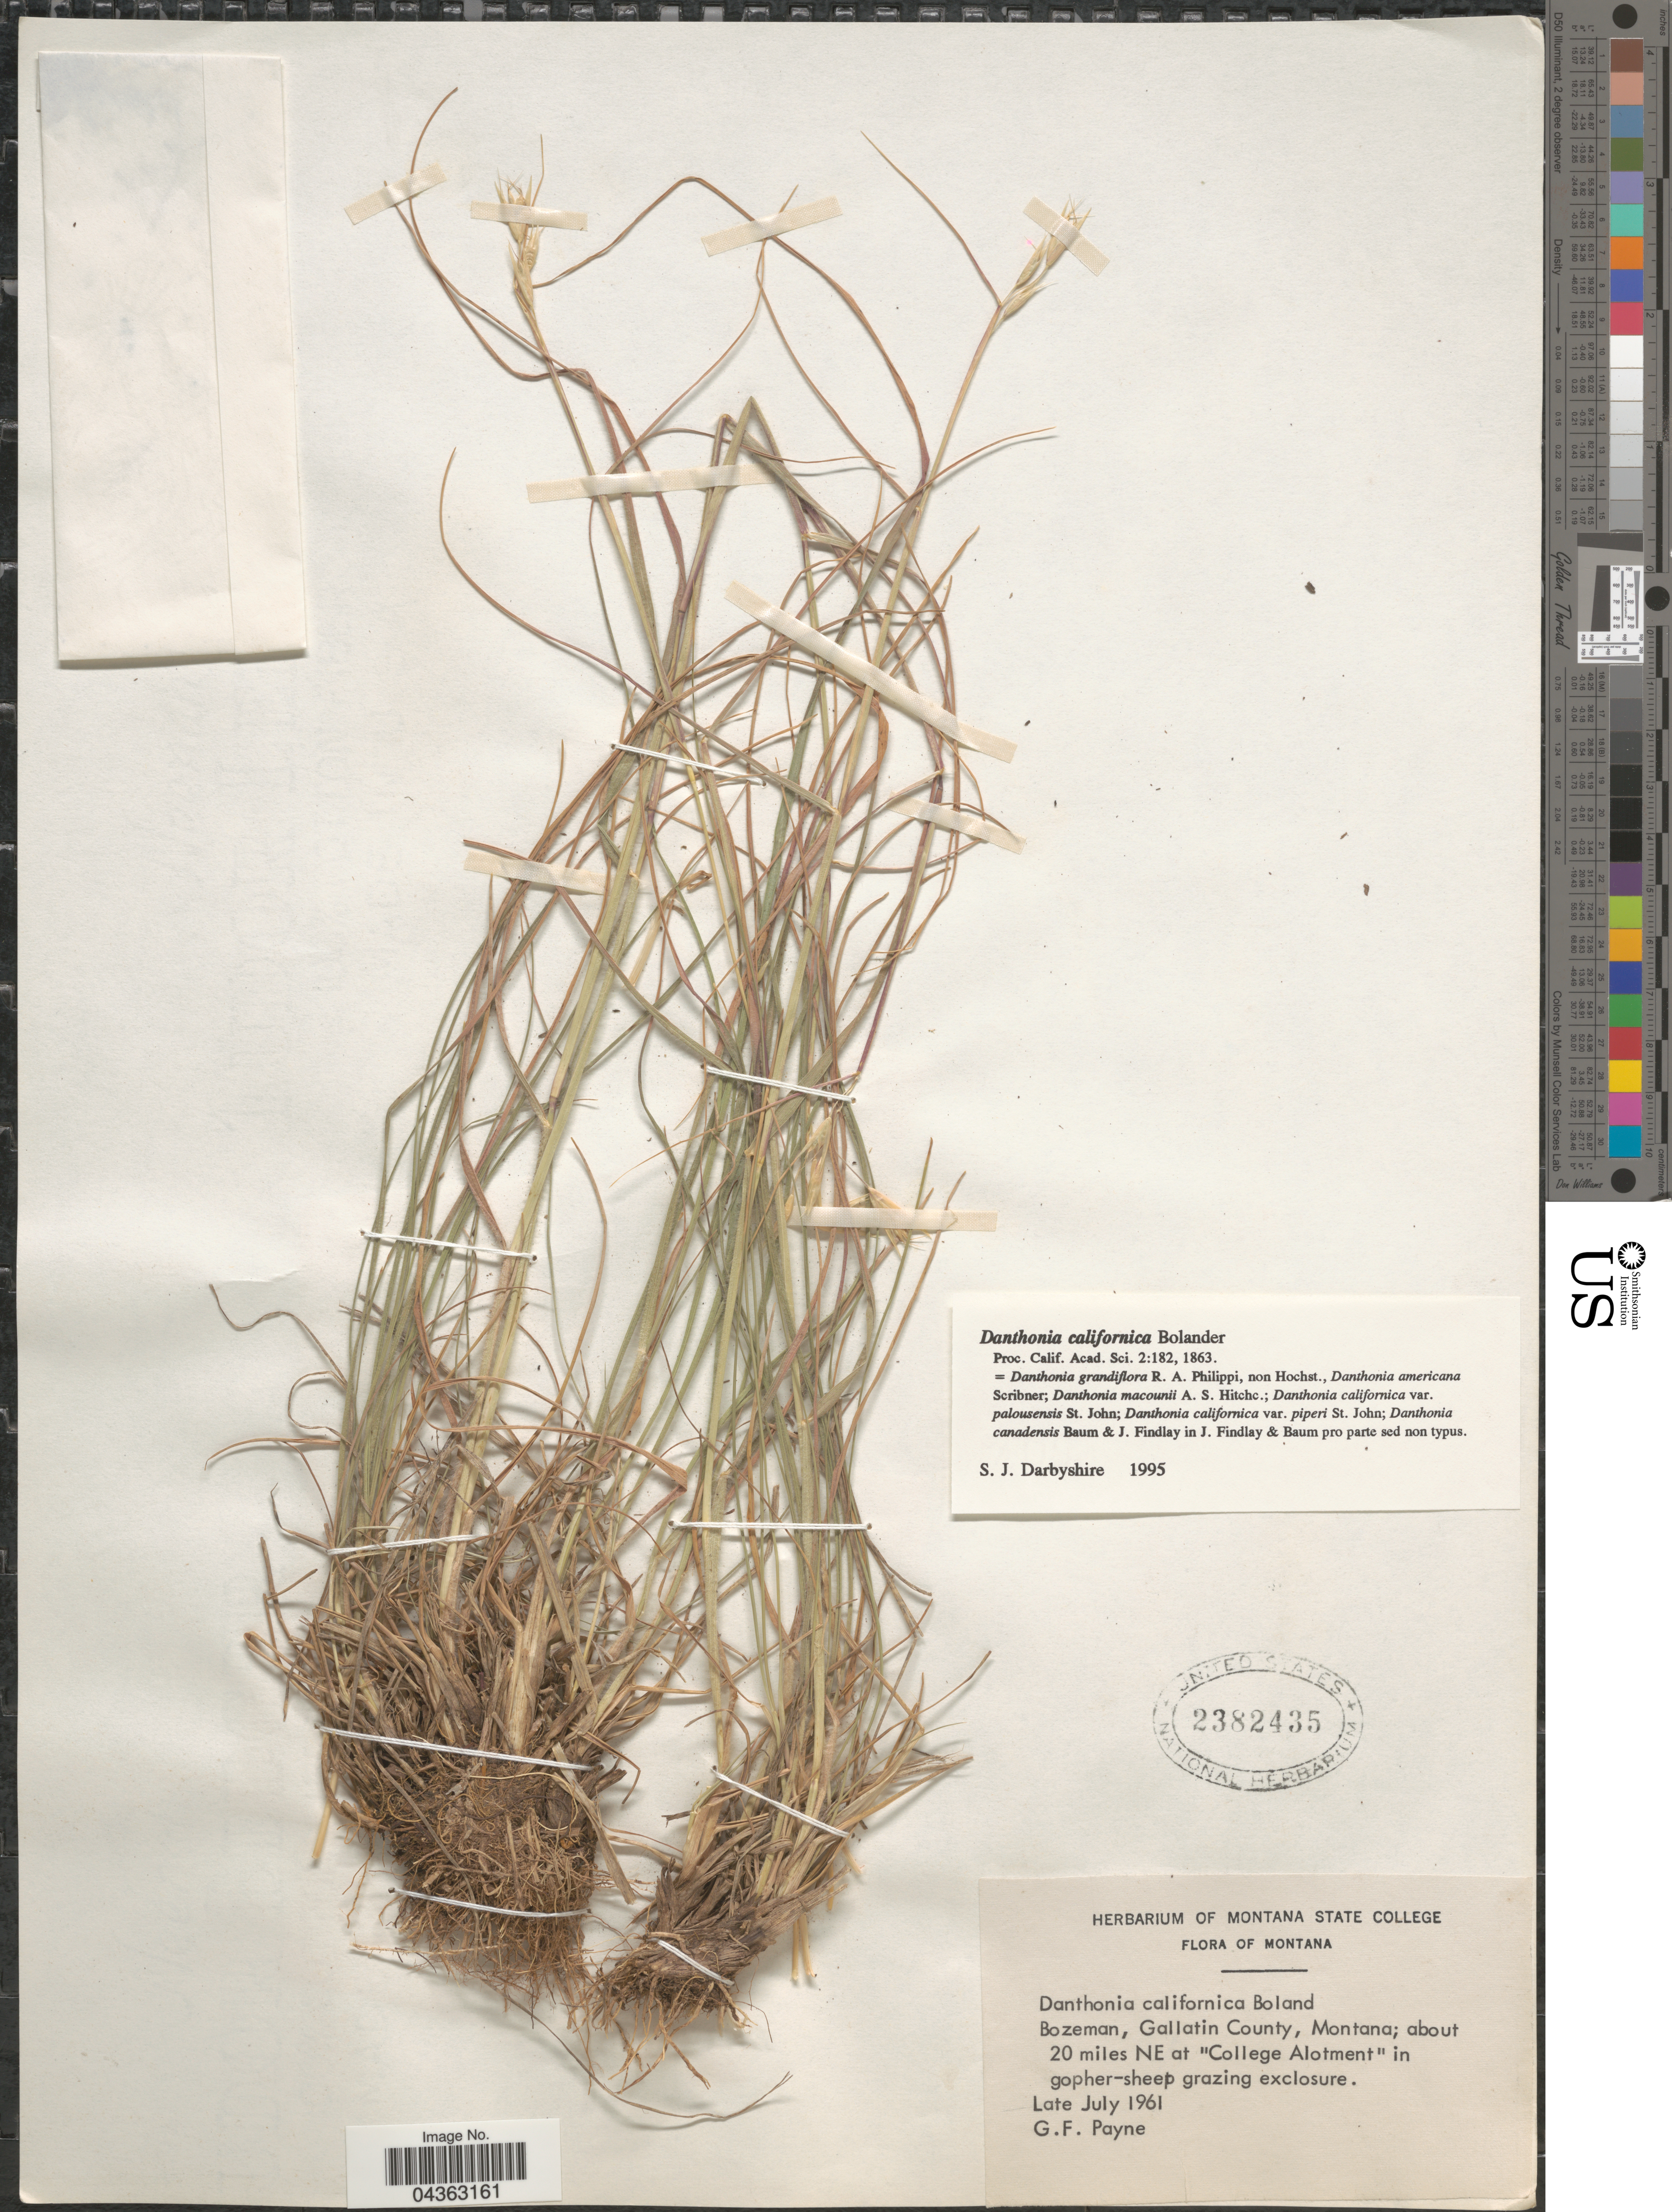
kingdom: Plantae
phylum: Tracheophyta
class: Liliopsida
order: Poales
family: Poaceae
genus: Danthonia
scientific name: Danthonia californica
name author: Bol.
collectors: G. Payne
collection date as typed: Late July 1961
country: United States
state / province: Montana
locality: Bozeman, Gallatin County; about 20 miles NE at "College Alotment" in gopher-sheep grazing exclosure.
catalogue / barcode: US 2382435